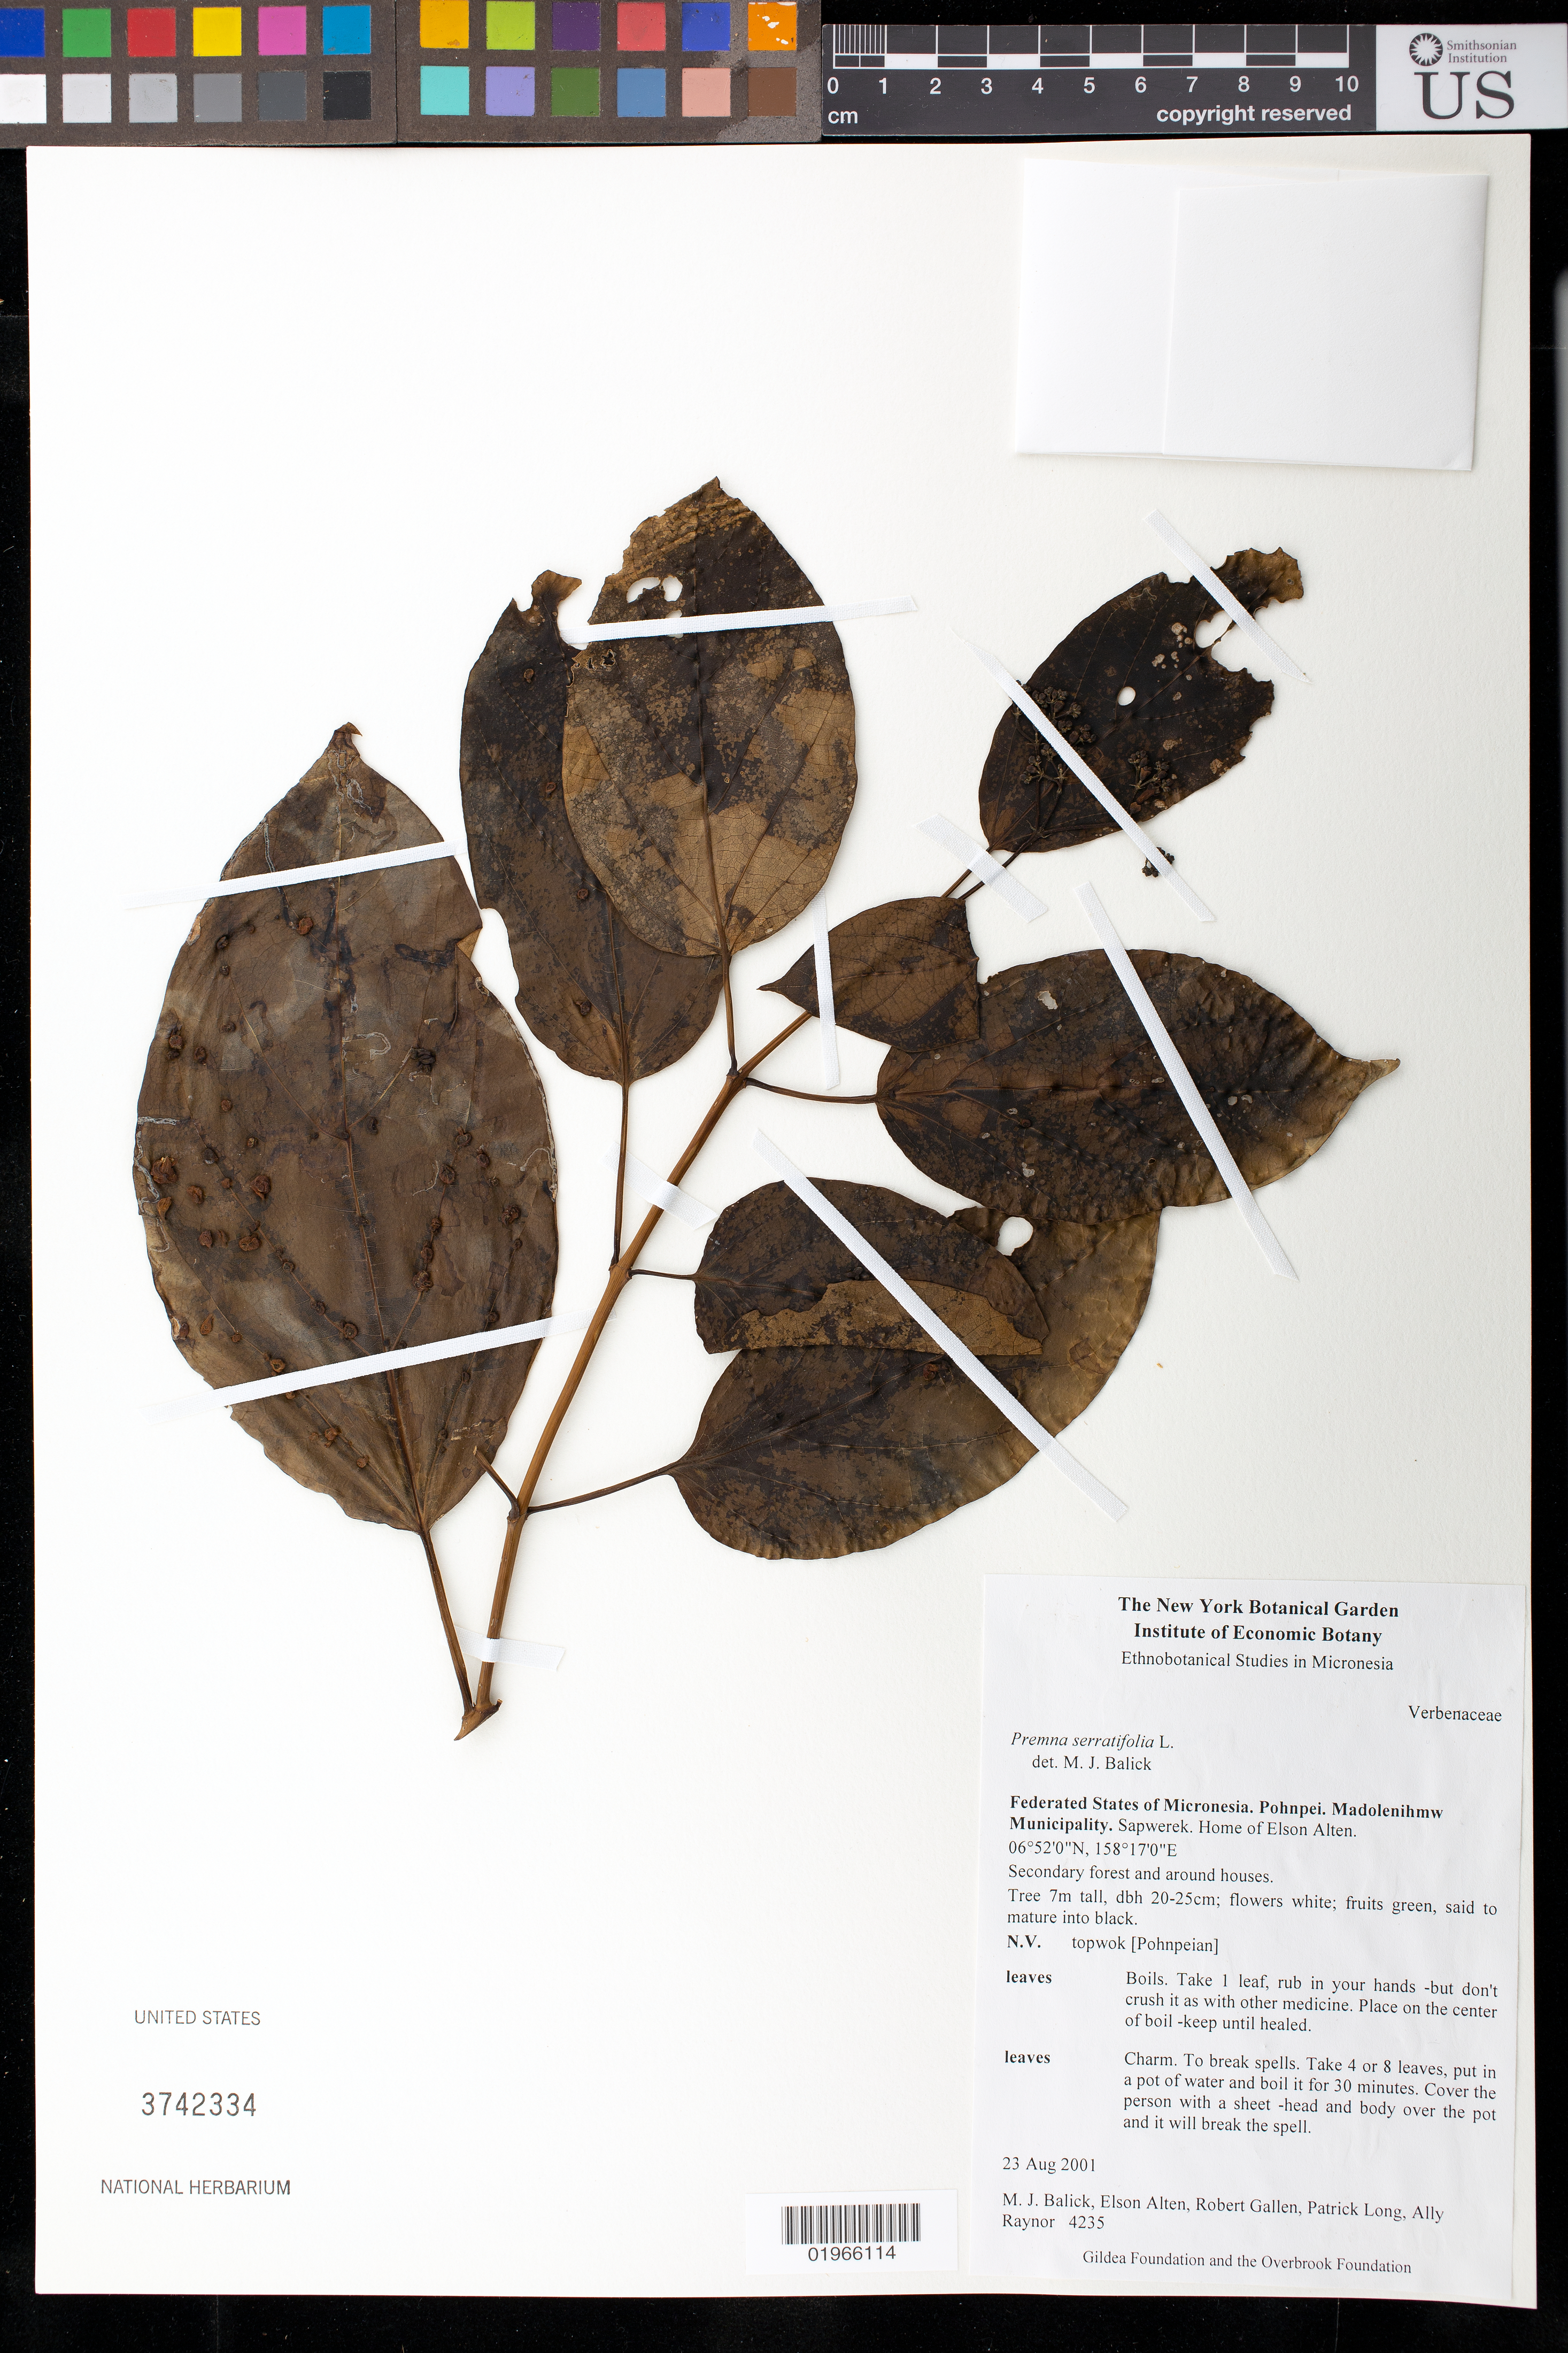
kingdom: Plantae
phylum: Tracheophyta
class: Magnoliopsida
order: Lamiales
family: Lamiaceae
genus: Premna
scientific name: Premna serratifolia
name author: L.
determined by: Balick, M. J.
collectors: M. J. Balick, E. Alten, R. Gallen, P. Long & A. Raynor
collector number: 4325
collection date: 2001-08-23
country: Micronesia, Federated States of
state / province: Pohnpei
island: Pohnpei [Ponape]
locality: Madolenihmw Municipalaity, Sapwerek, home of Elson Alten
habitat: Secondary forest around houses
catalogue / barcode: US 3742334